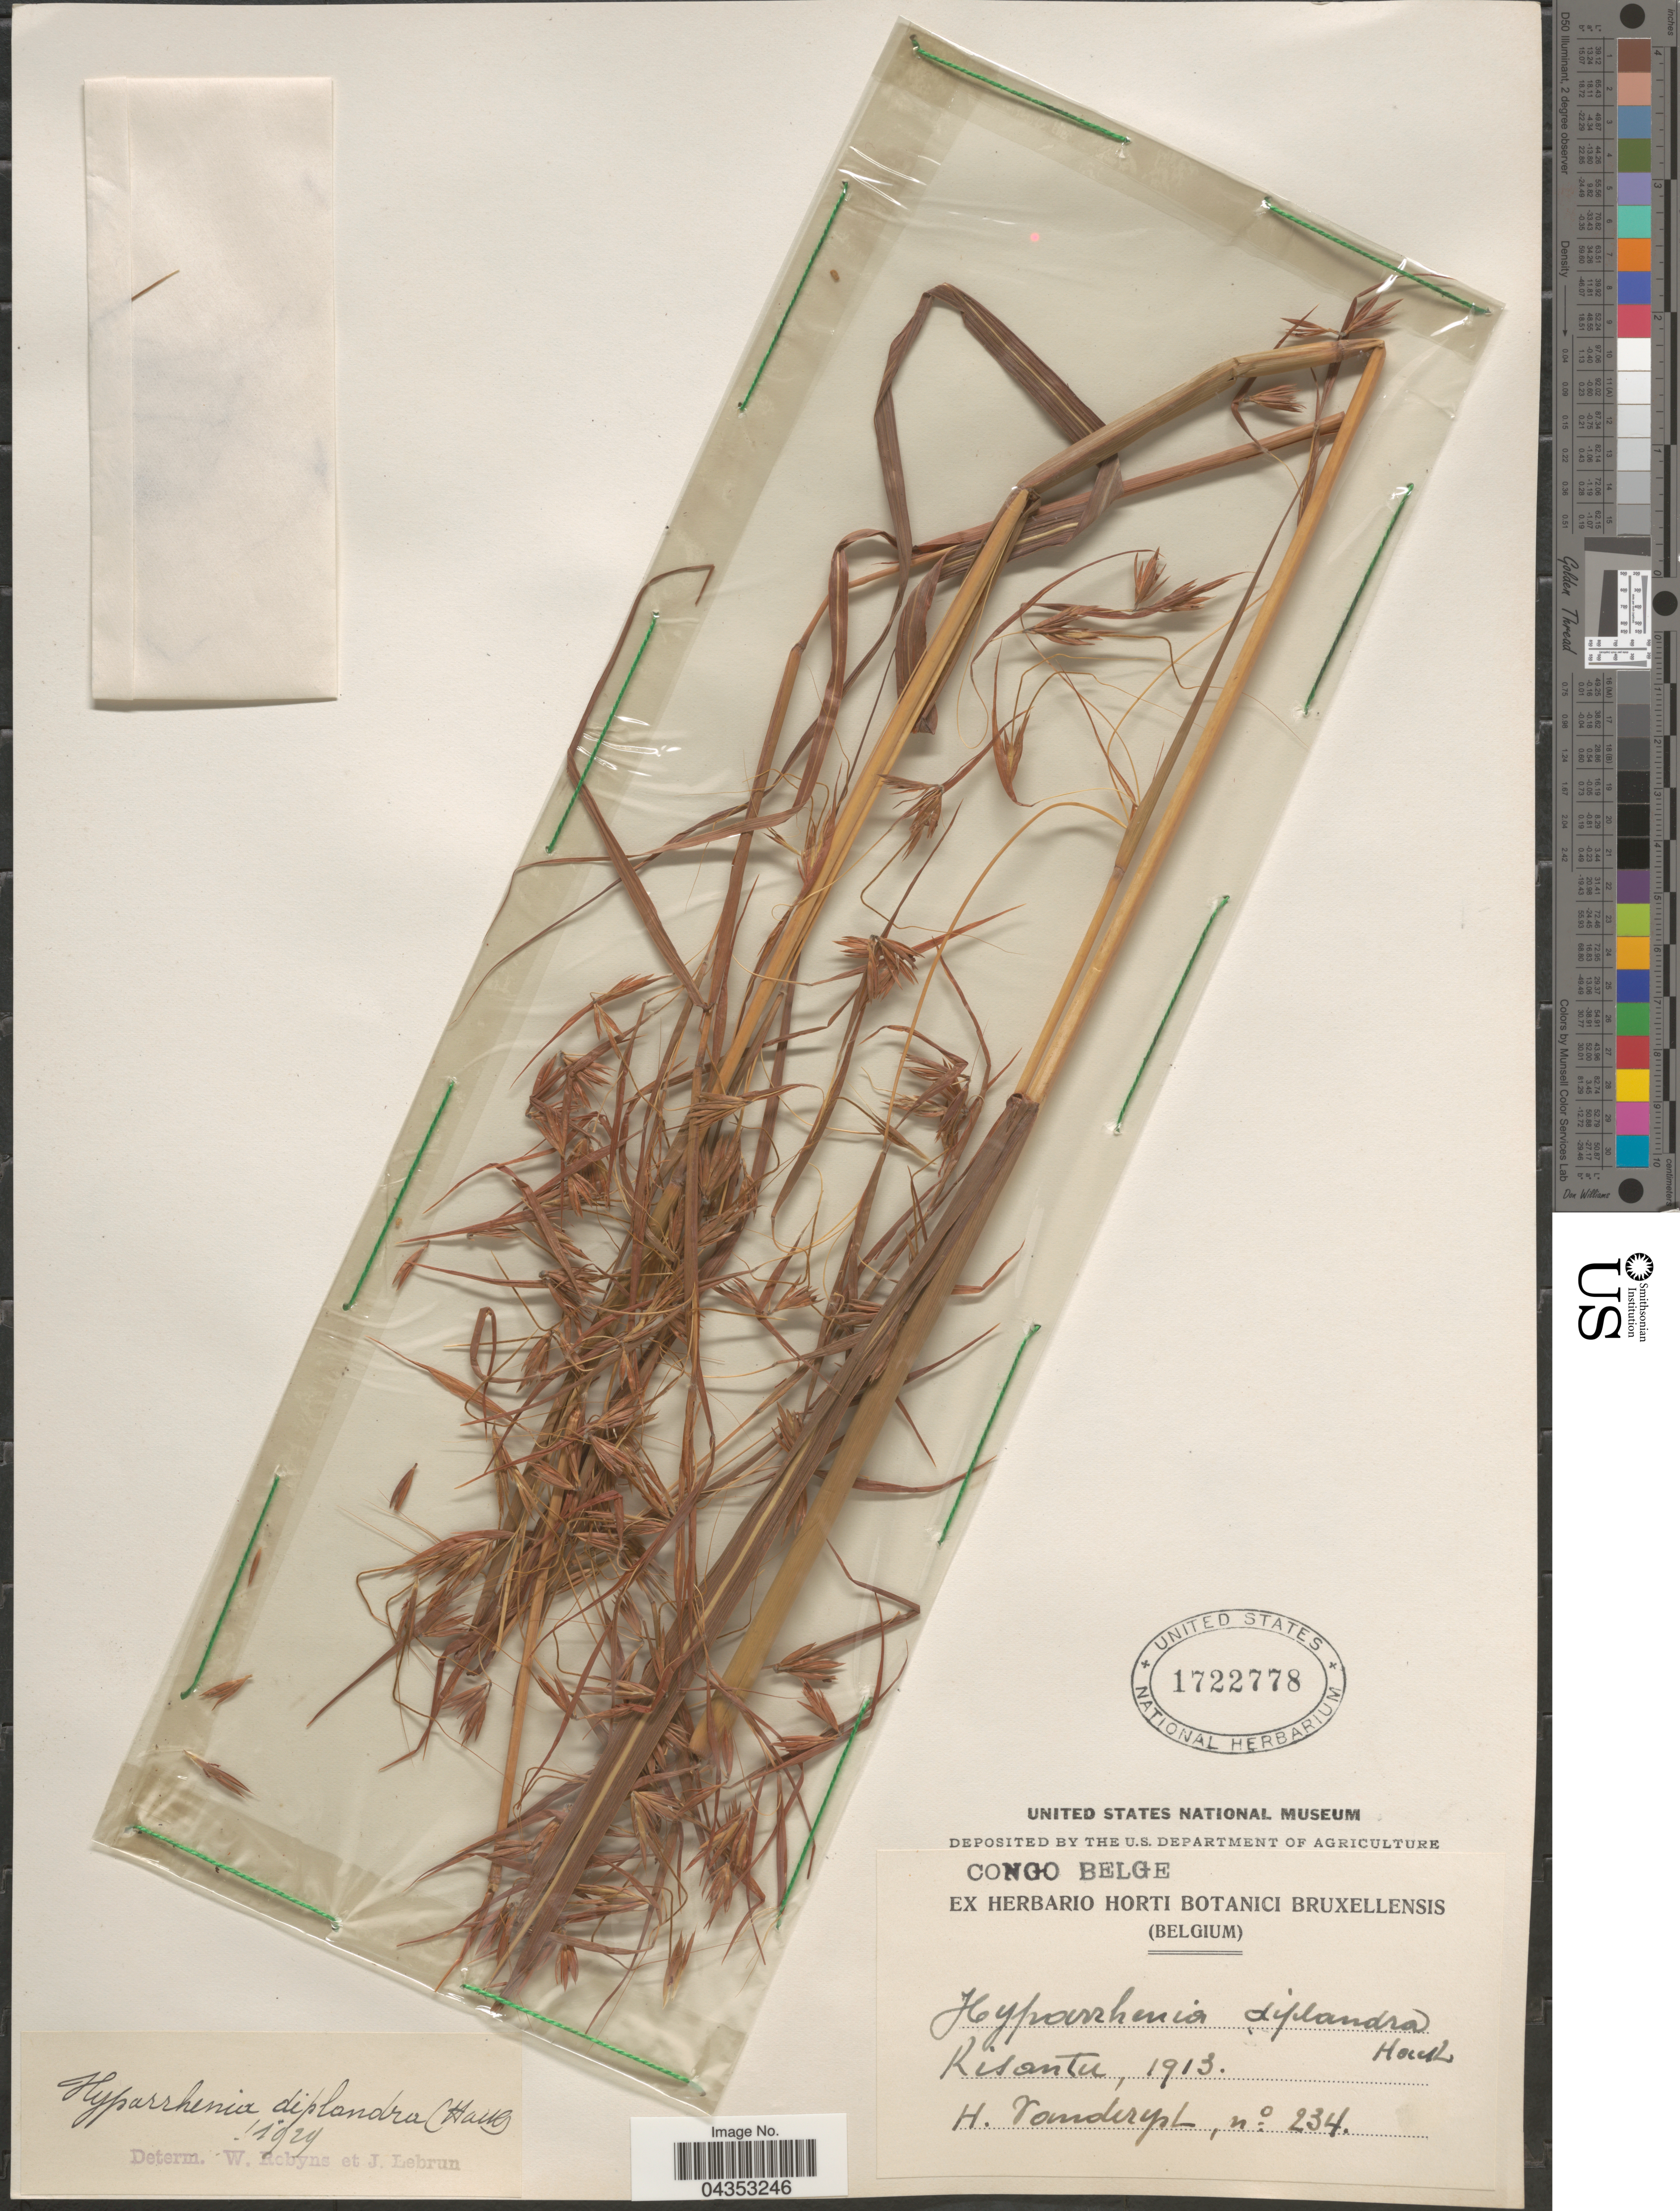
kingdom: Plantae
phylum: Tracheophyta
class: Liliopsida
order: Poales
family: Poaceae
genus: Hyparrhenia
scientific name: Hyparrhenia diplandra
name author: (Hack.) Stapf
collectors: H. J. R. Vanderyst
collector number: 234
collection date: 1913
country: Congo, Democratic Republic of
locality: Congo Belge. Kisantu.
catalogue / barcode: US 1722778